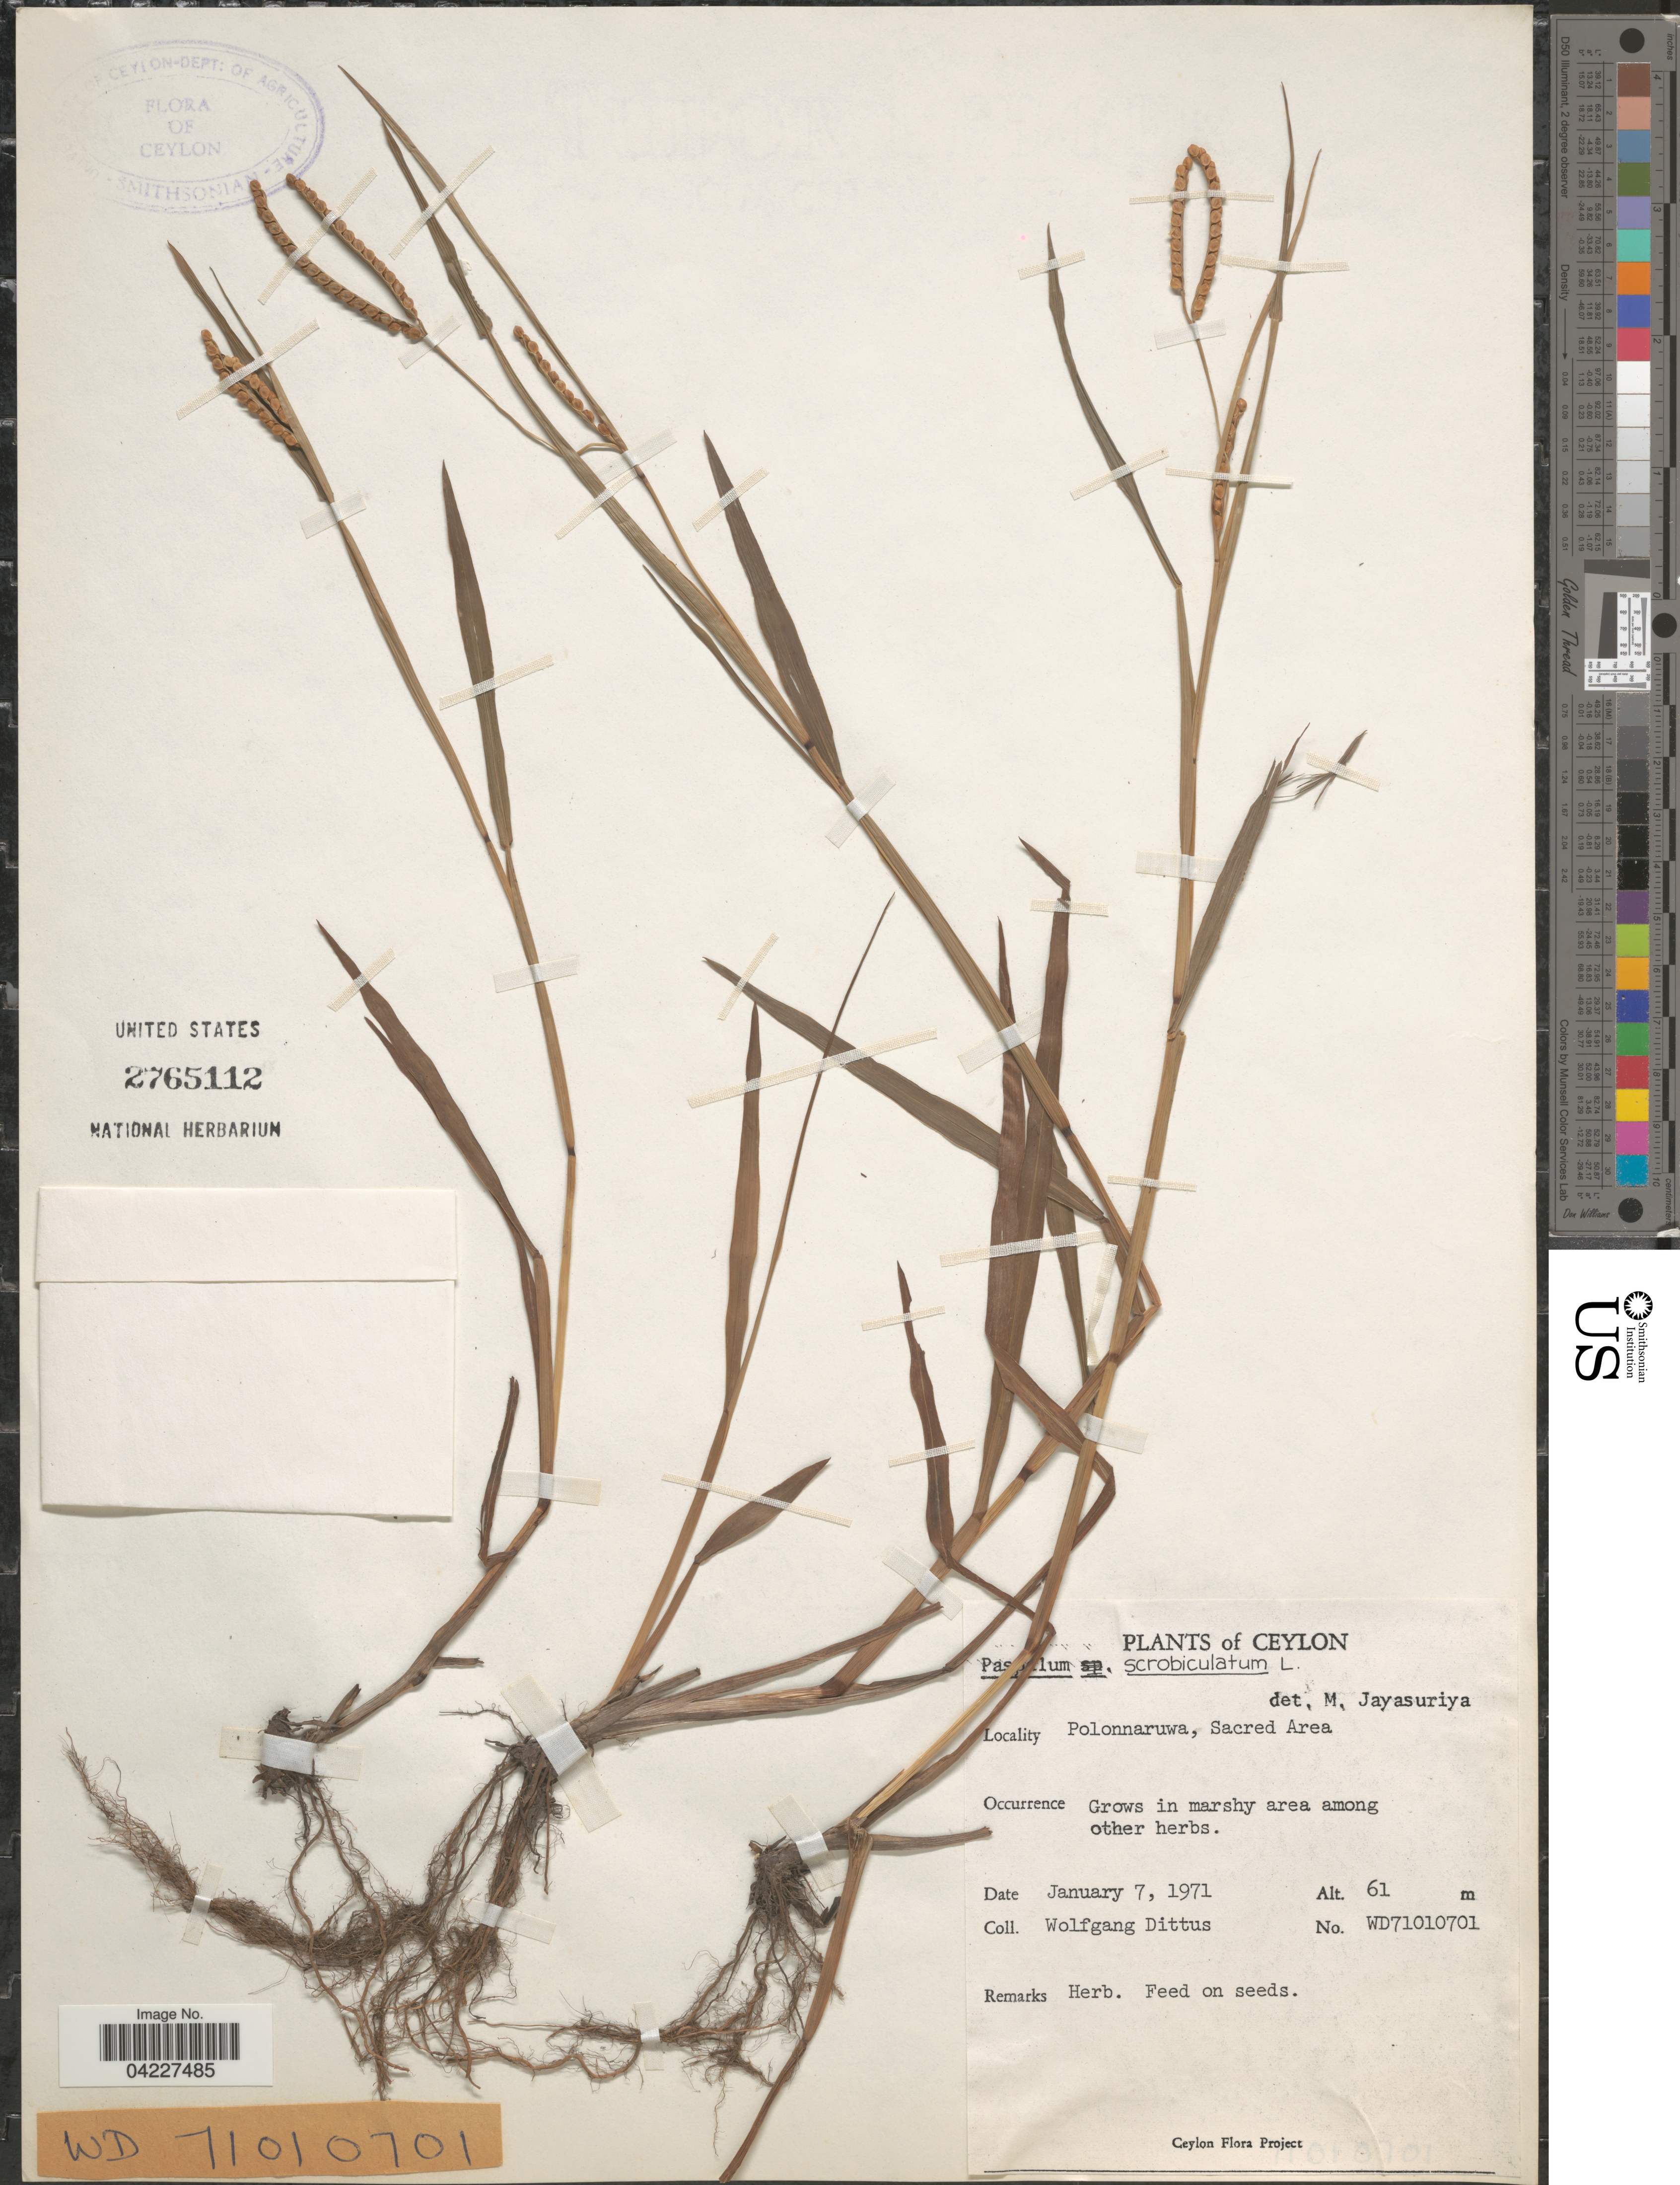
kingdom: Plantae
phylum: Tracheophyta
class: Liliopsida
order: Poales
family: Poaceae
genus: Paspalum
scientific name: Paspalum scrobiculatum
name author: L.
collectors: W. Dittus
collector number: WD71010701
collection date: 1971-01-07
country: Sri Lanka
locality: Ceylon. Polonnaruwa, Sacred Area.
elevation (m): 61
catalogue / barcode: US 2765112